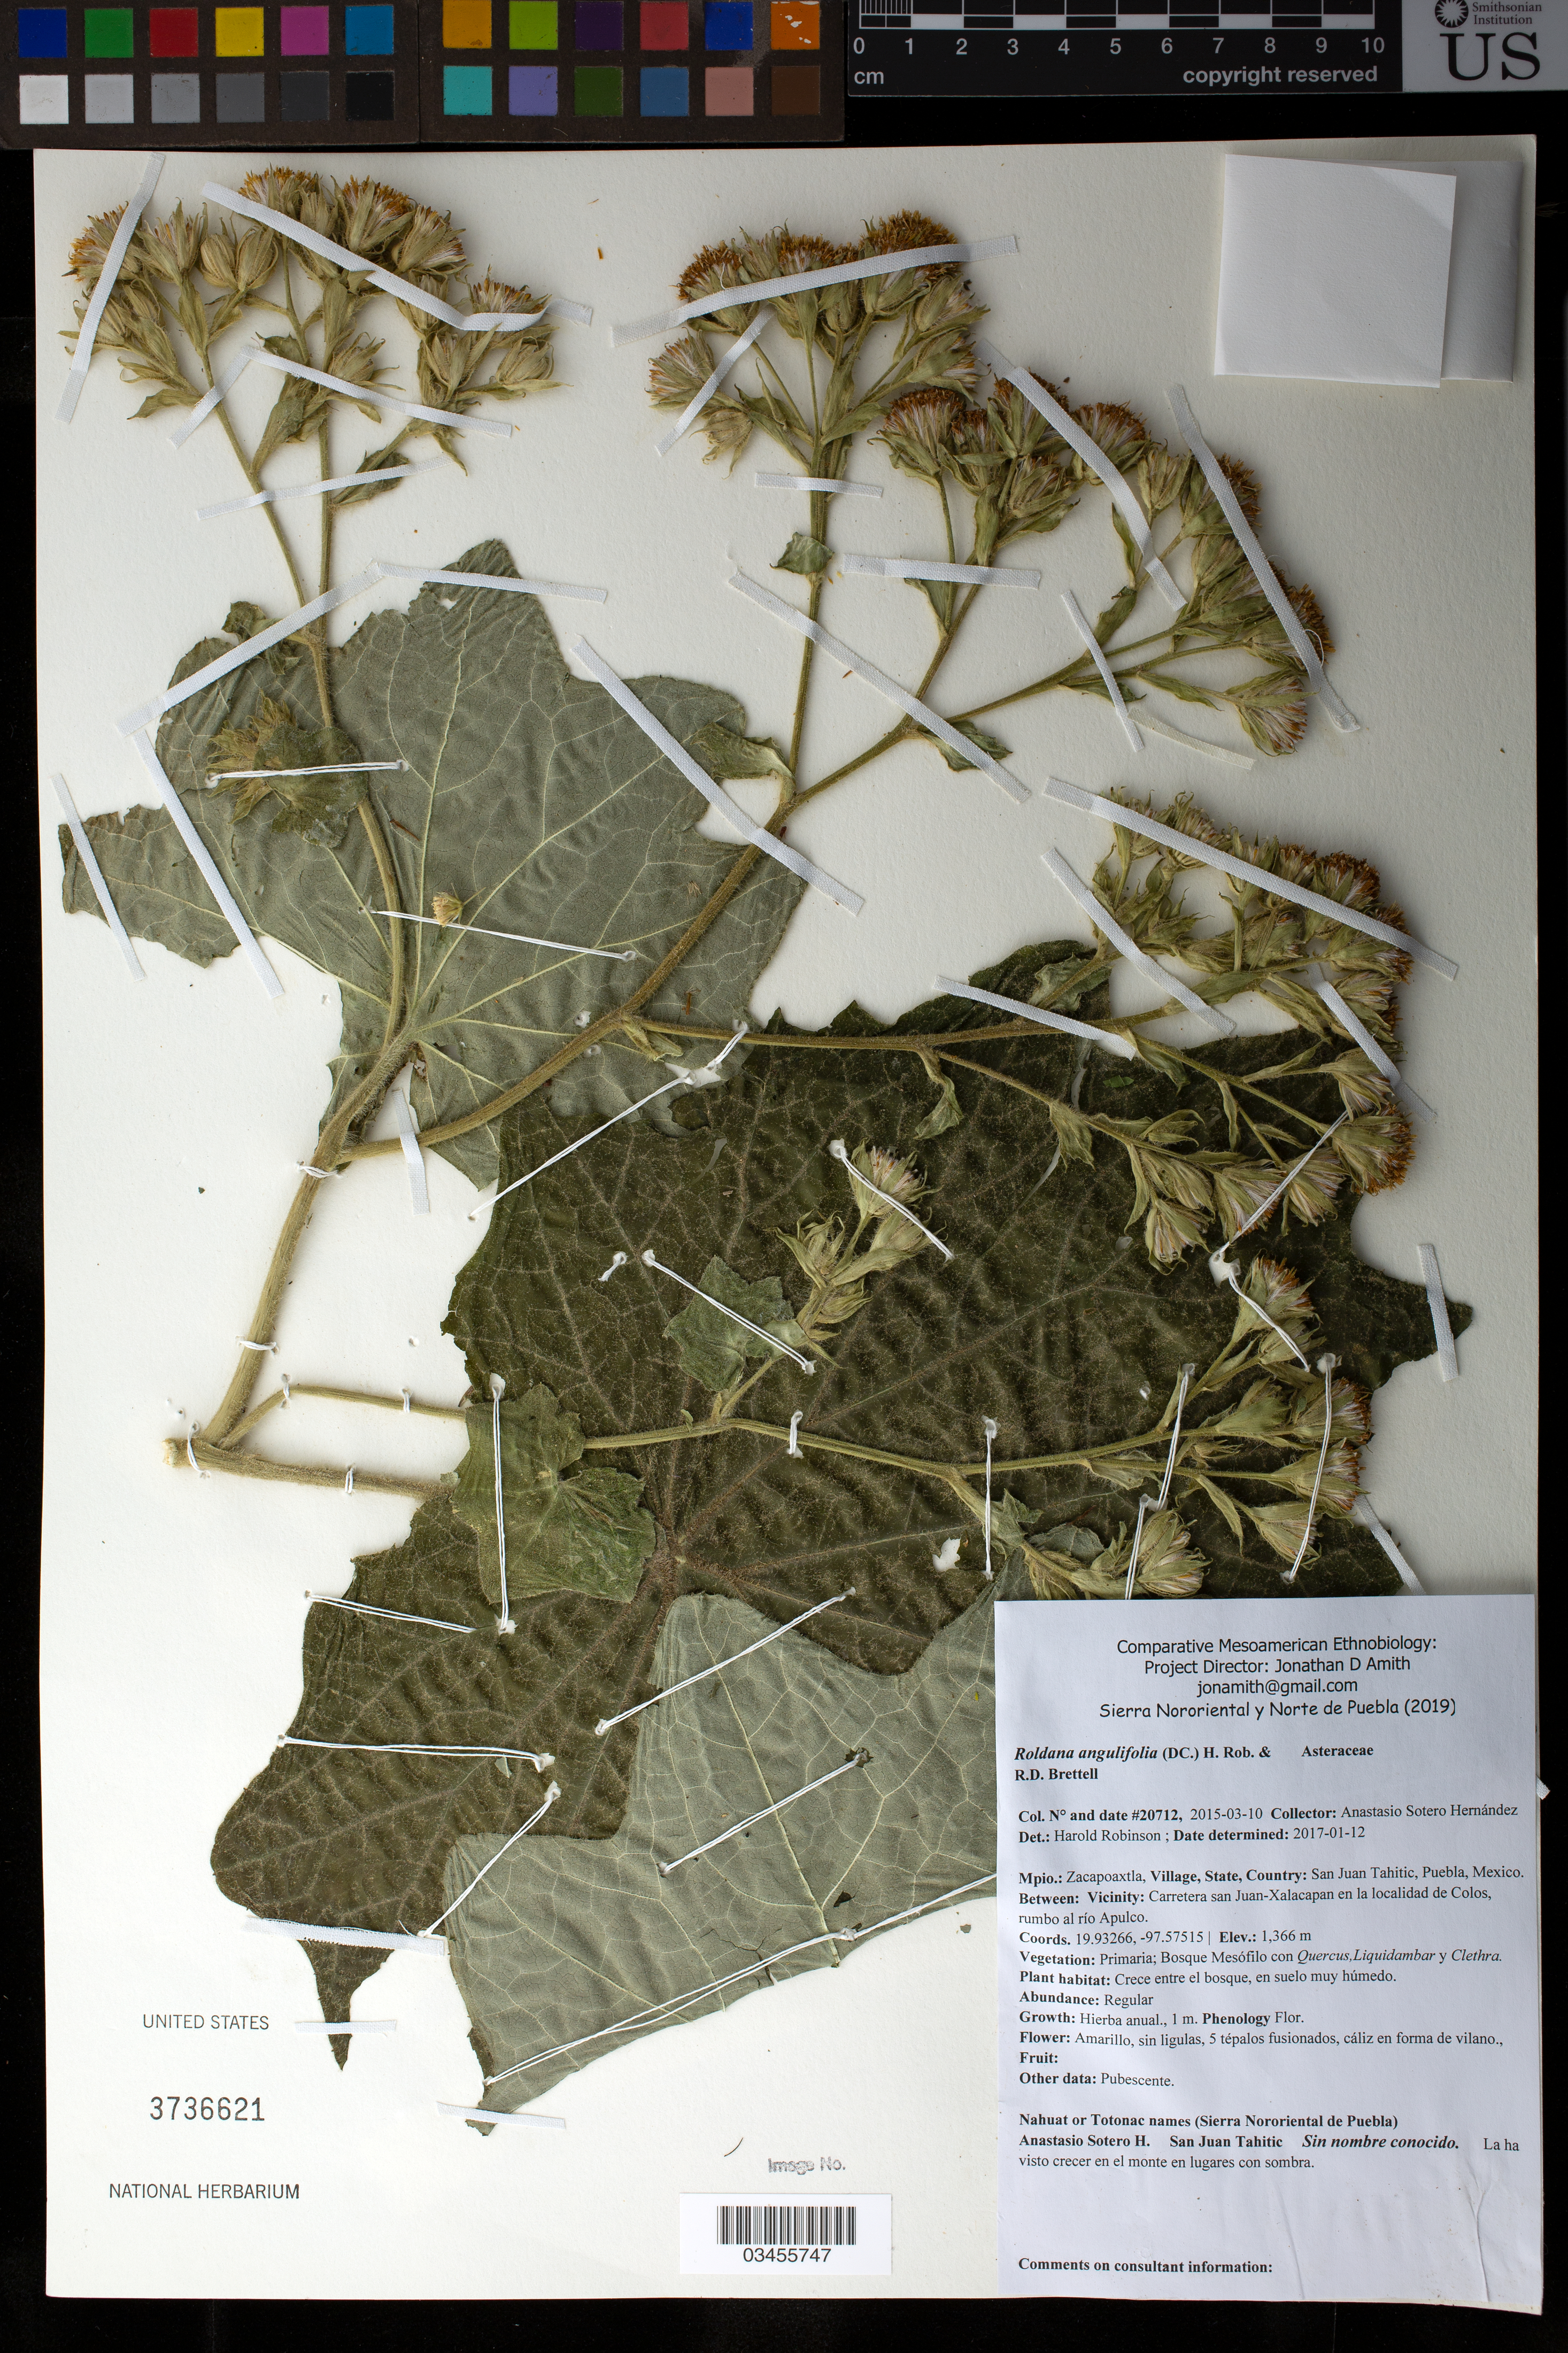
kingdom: Plantae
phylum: Tracheophyta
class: Magnoliopsida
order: Asterales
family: Asteraceae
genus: Roldana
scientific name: Roldana angulifolia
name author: (DC.) H. Rob. & Brettell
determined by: Robinson, Harold E., (US)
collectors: A. Sotero H.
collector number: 20712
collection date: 2015-03-10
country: México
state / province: Puebla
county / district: Zacapoaxtla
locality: PUEBLO: San Juan Tahitic; LOCALIDAD EXACTA: Carretera san Juan-Xalacapan en la localidad de Colos, rumbo al río Apulco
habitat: Bosque mesófilo con Quercus, Liquidambar y Clethra | Crece entre el bosque, en suelo muy húmedo.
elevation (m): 1366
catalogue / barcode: US 3736621